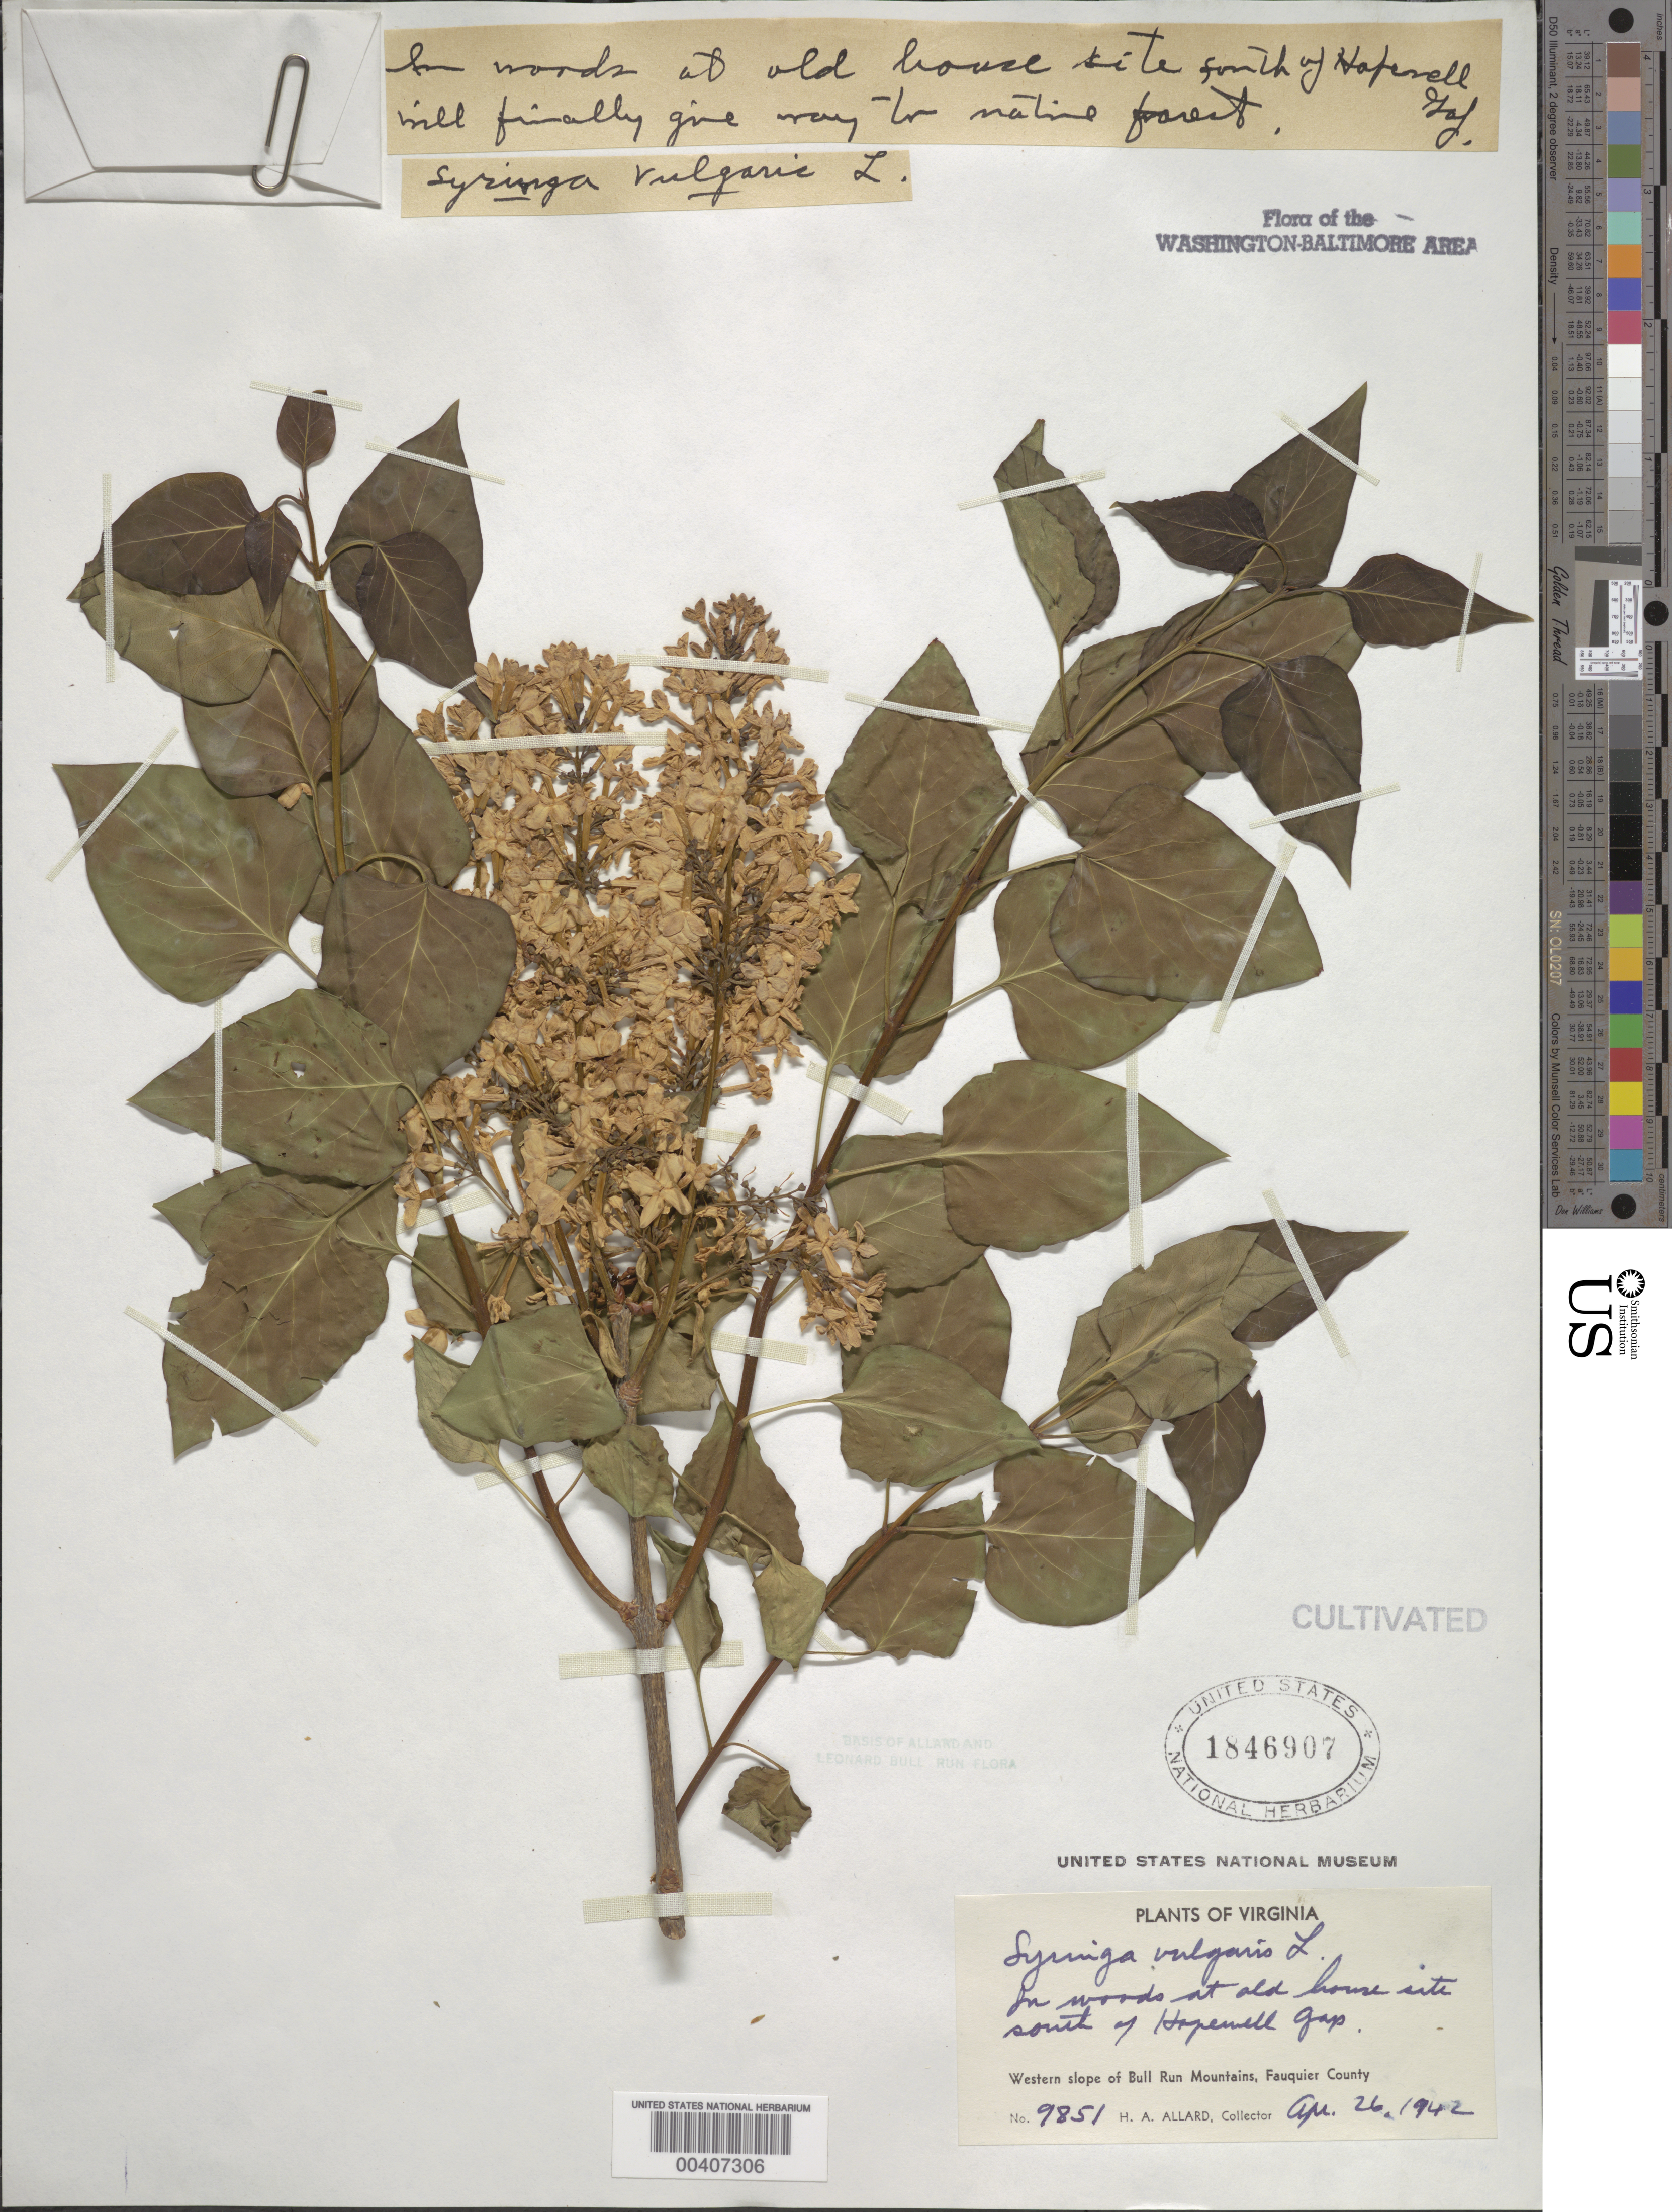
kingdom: Plantae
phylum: Tracheophyta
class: Magnoliopsida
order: Lamiales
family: Oleaceae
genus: Syringa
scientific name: Syringa vulgaris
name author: L.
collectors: H. A. Allard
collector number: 9851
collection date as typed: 26 Apr 1942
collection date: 1942-04-26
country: United States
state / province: Virginia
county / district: Fauquier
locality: South of Hopewell Gap, western slope of Bull Run Mountains Bull Run Mts.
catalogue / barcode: US 1846907